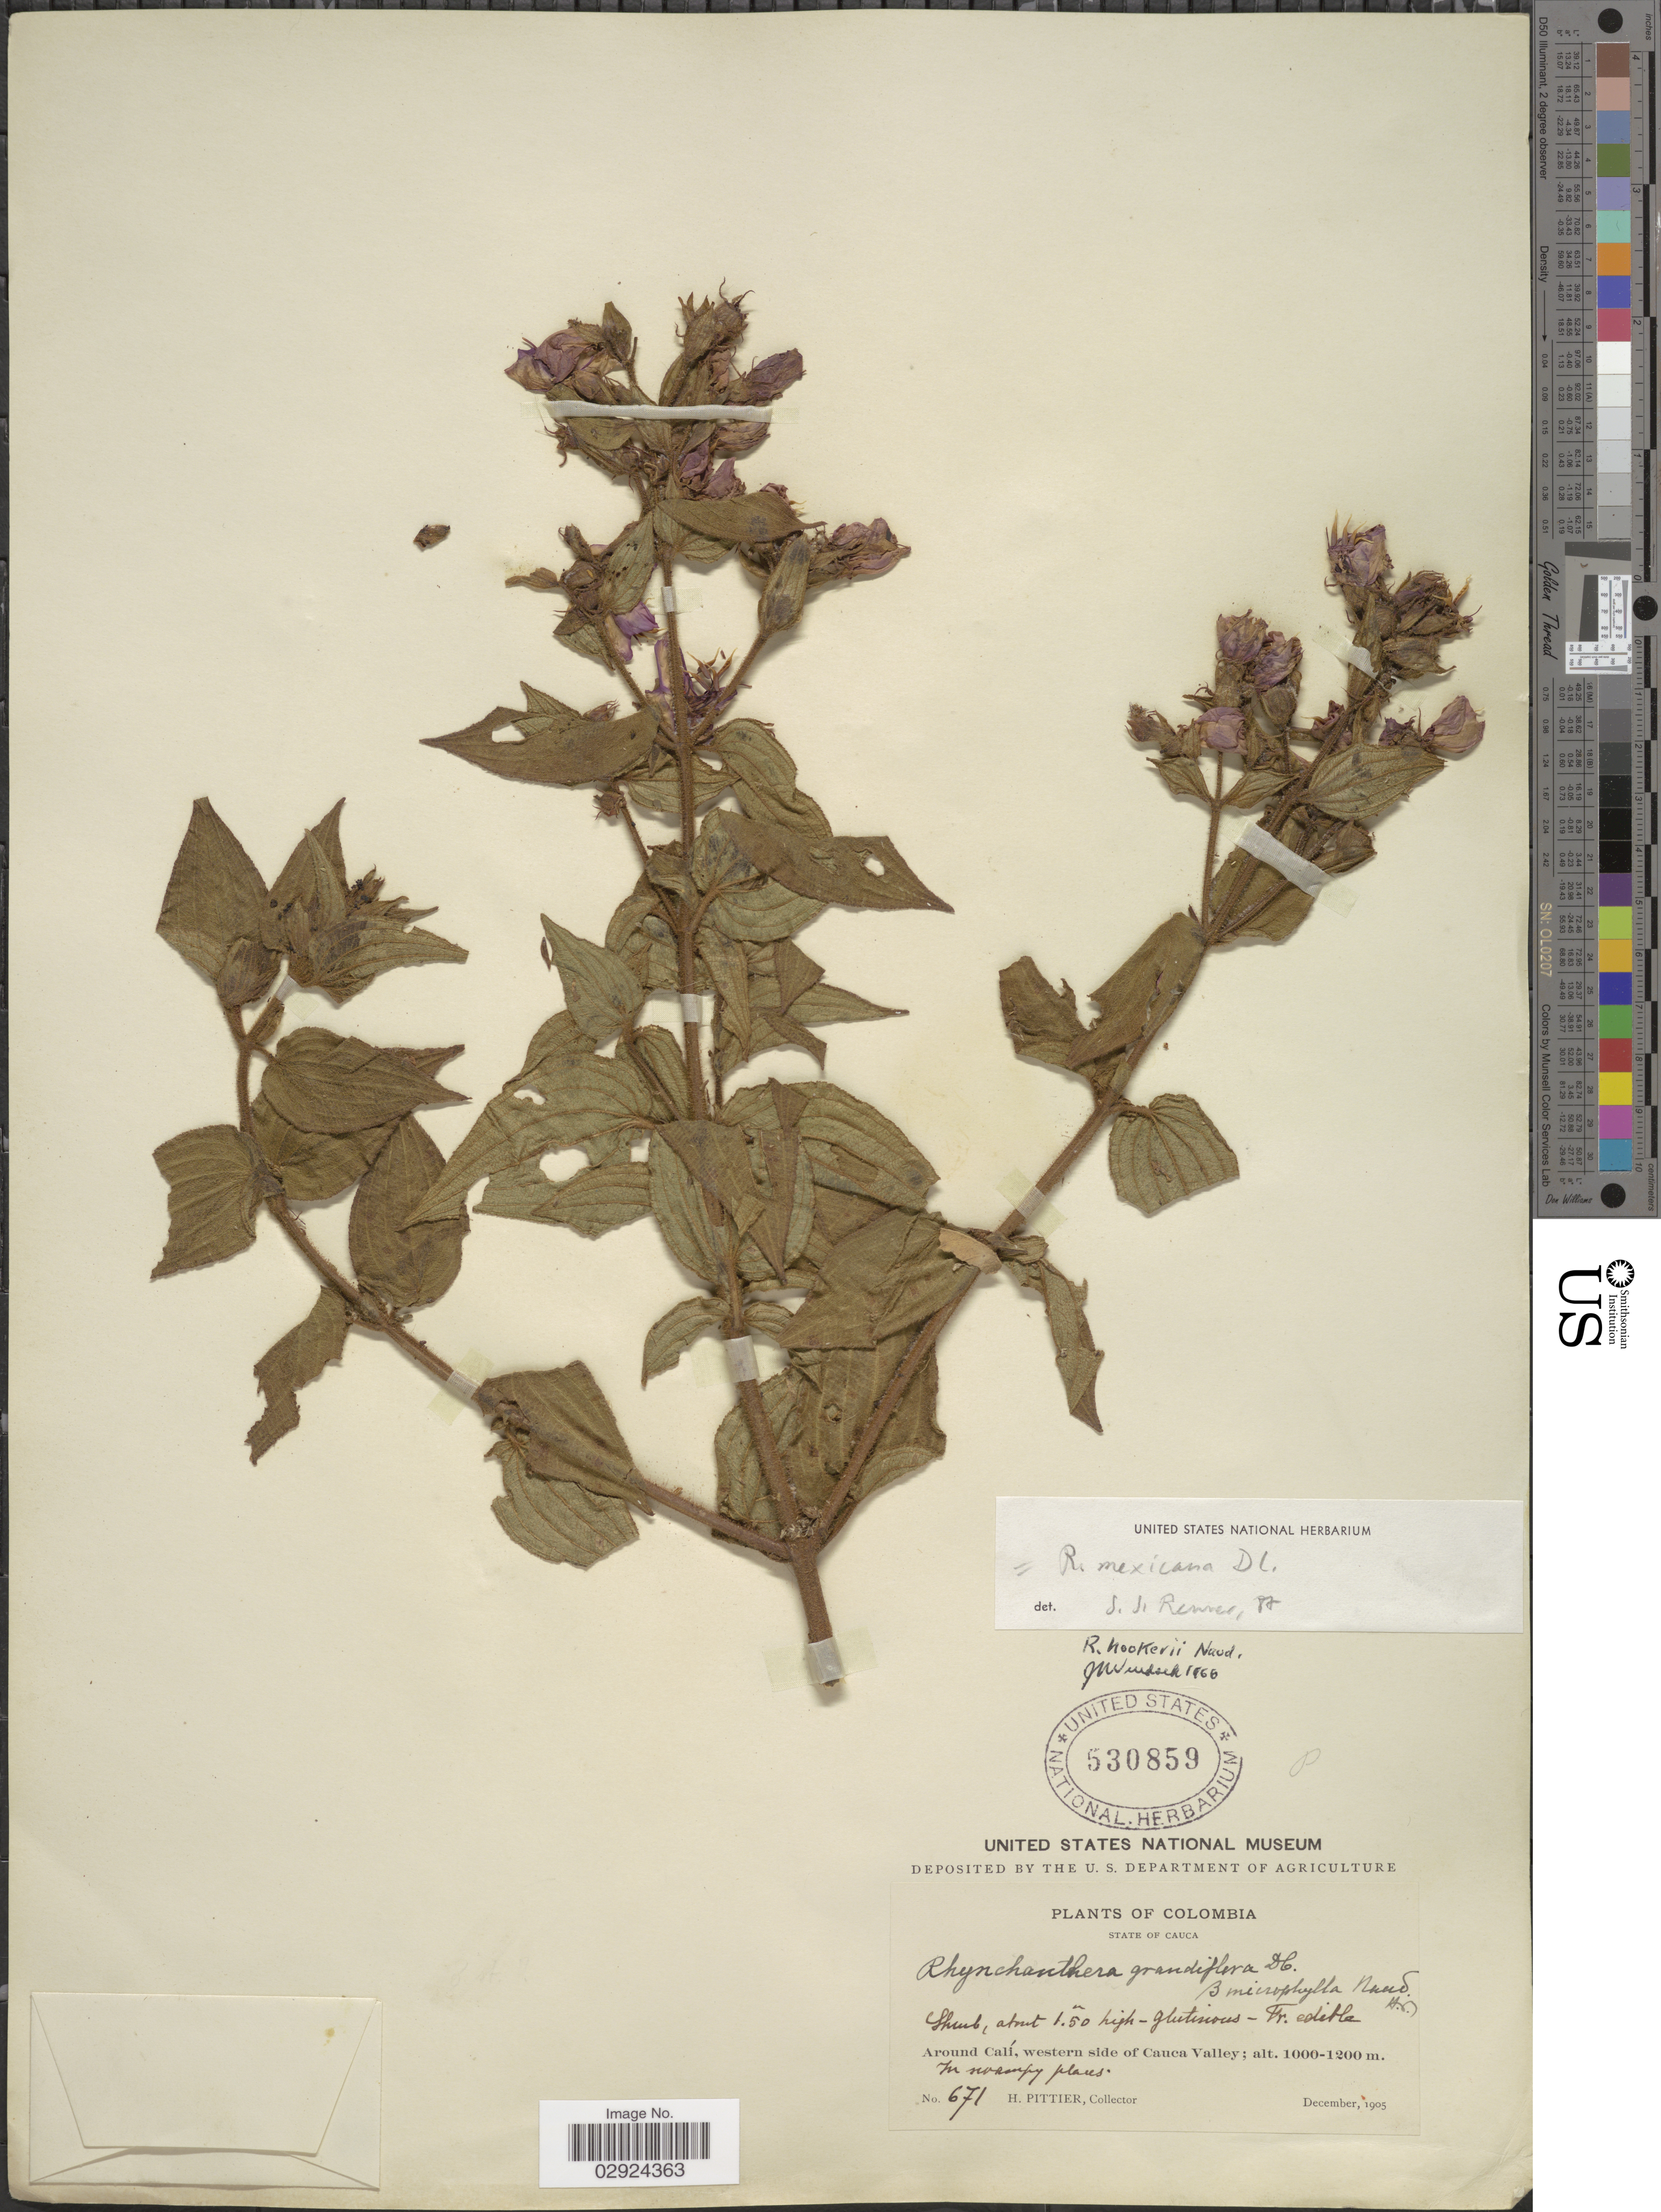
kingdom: Plantae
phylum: Tracheophyta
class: Magnoliopsida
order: Myrtales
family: Melastomataceae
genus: Rhynchanthera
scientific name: Rhynchanthera mexicana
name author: DC.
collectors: H. F. Pittier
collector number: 671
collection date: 1905-12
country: Colombia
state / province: Cauca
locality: State of Cauca, Around Calí, western side of Cauca Valley.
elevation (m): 1000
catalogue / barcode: US 530859